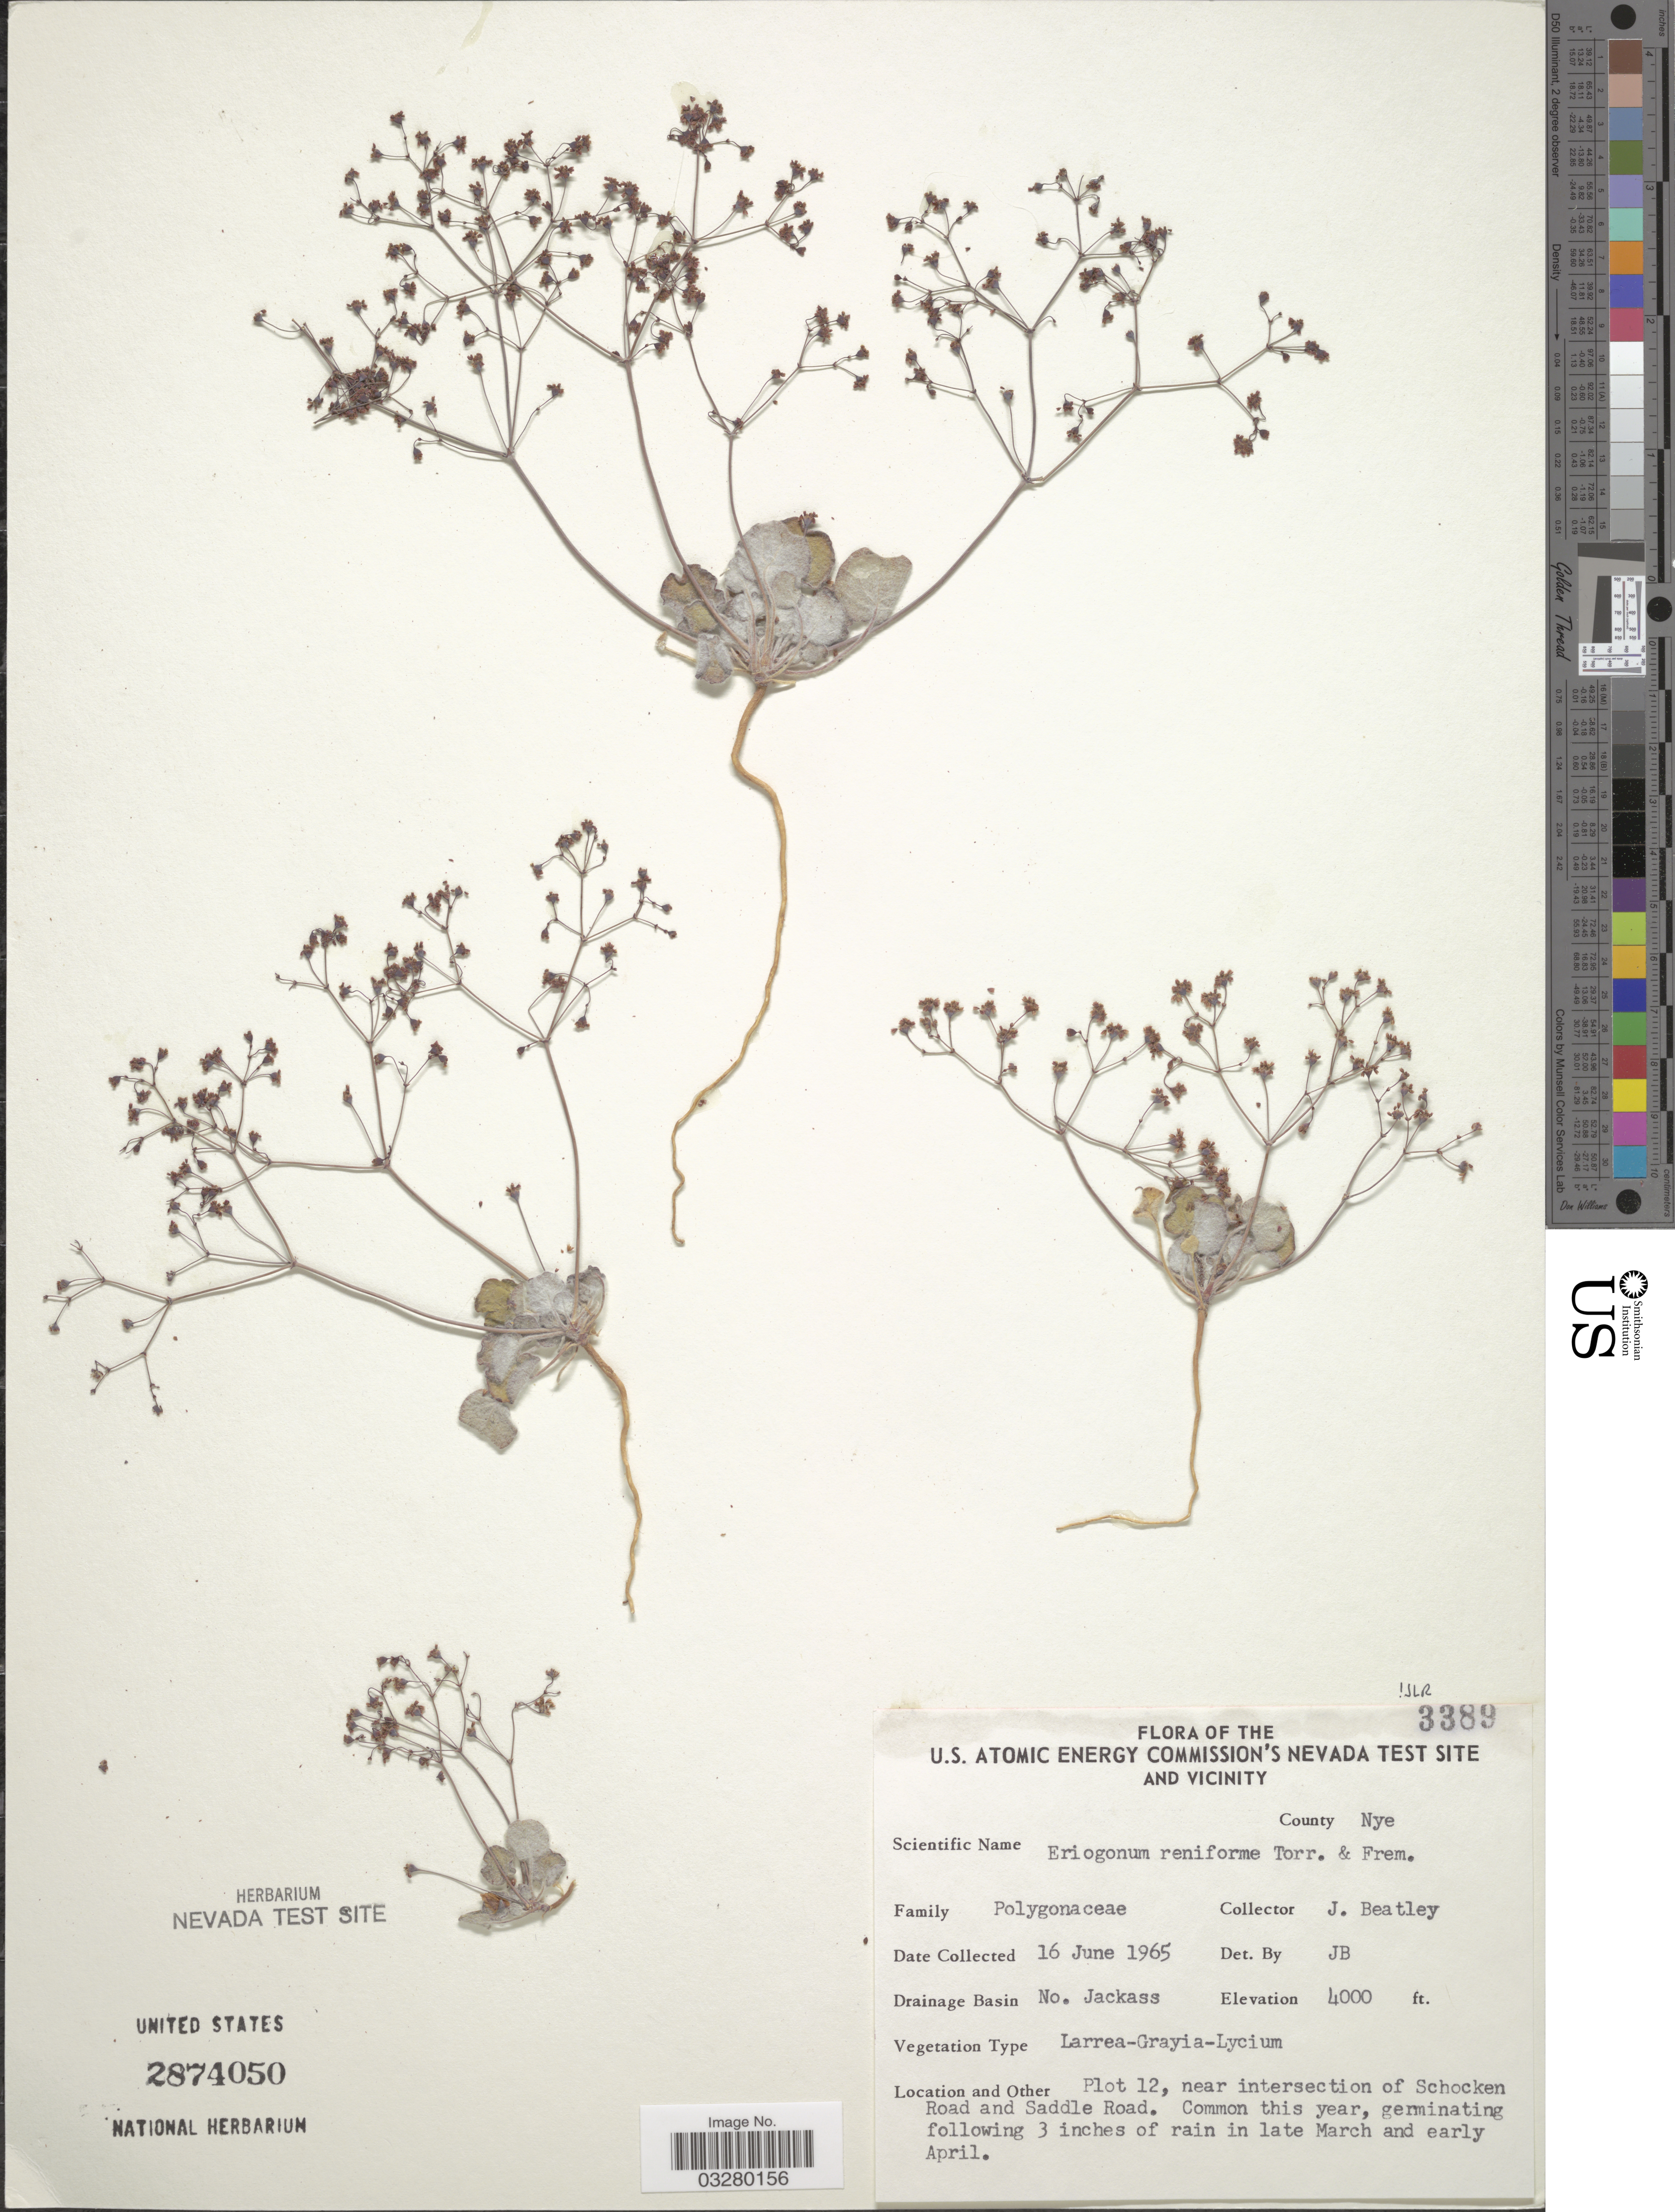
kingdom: Plantae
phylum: Tracheophyta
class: Magnoliopsida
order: Caryophyllales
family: Polygonaceae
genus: Eriogonum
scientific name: Eriogonum reniforme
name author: Torr. & Frém.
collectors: J. C. Beatley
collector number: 3389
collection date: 1965-06-16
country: United States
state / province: Nevada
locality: U.S. Atomic Energy Commission's Nevada Test Site and Vicinity. County Nye. Drainage Basin No. Jackass. Plot 12, near intersection of Schocken Road and Saddle Road.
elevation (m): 1219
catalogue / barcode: US 2874050